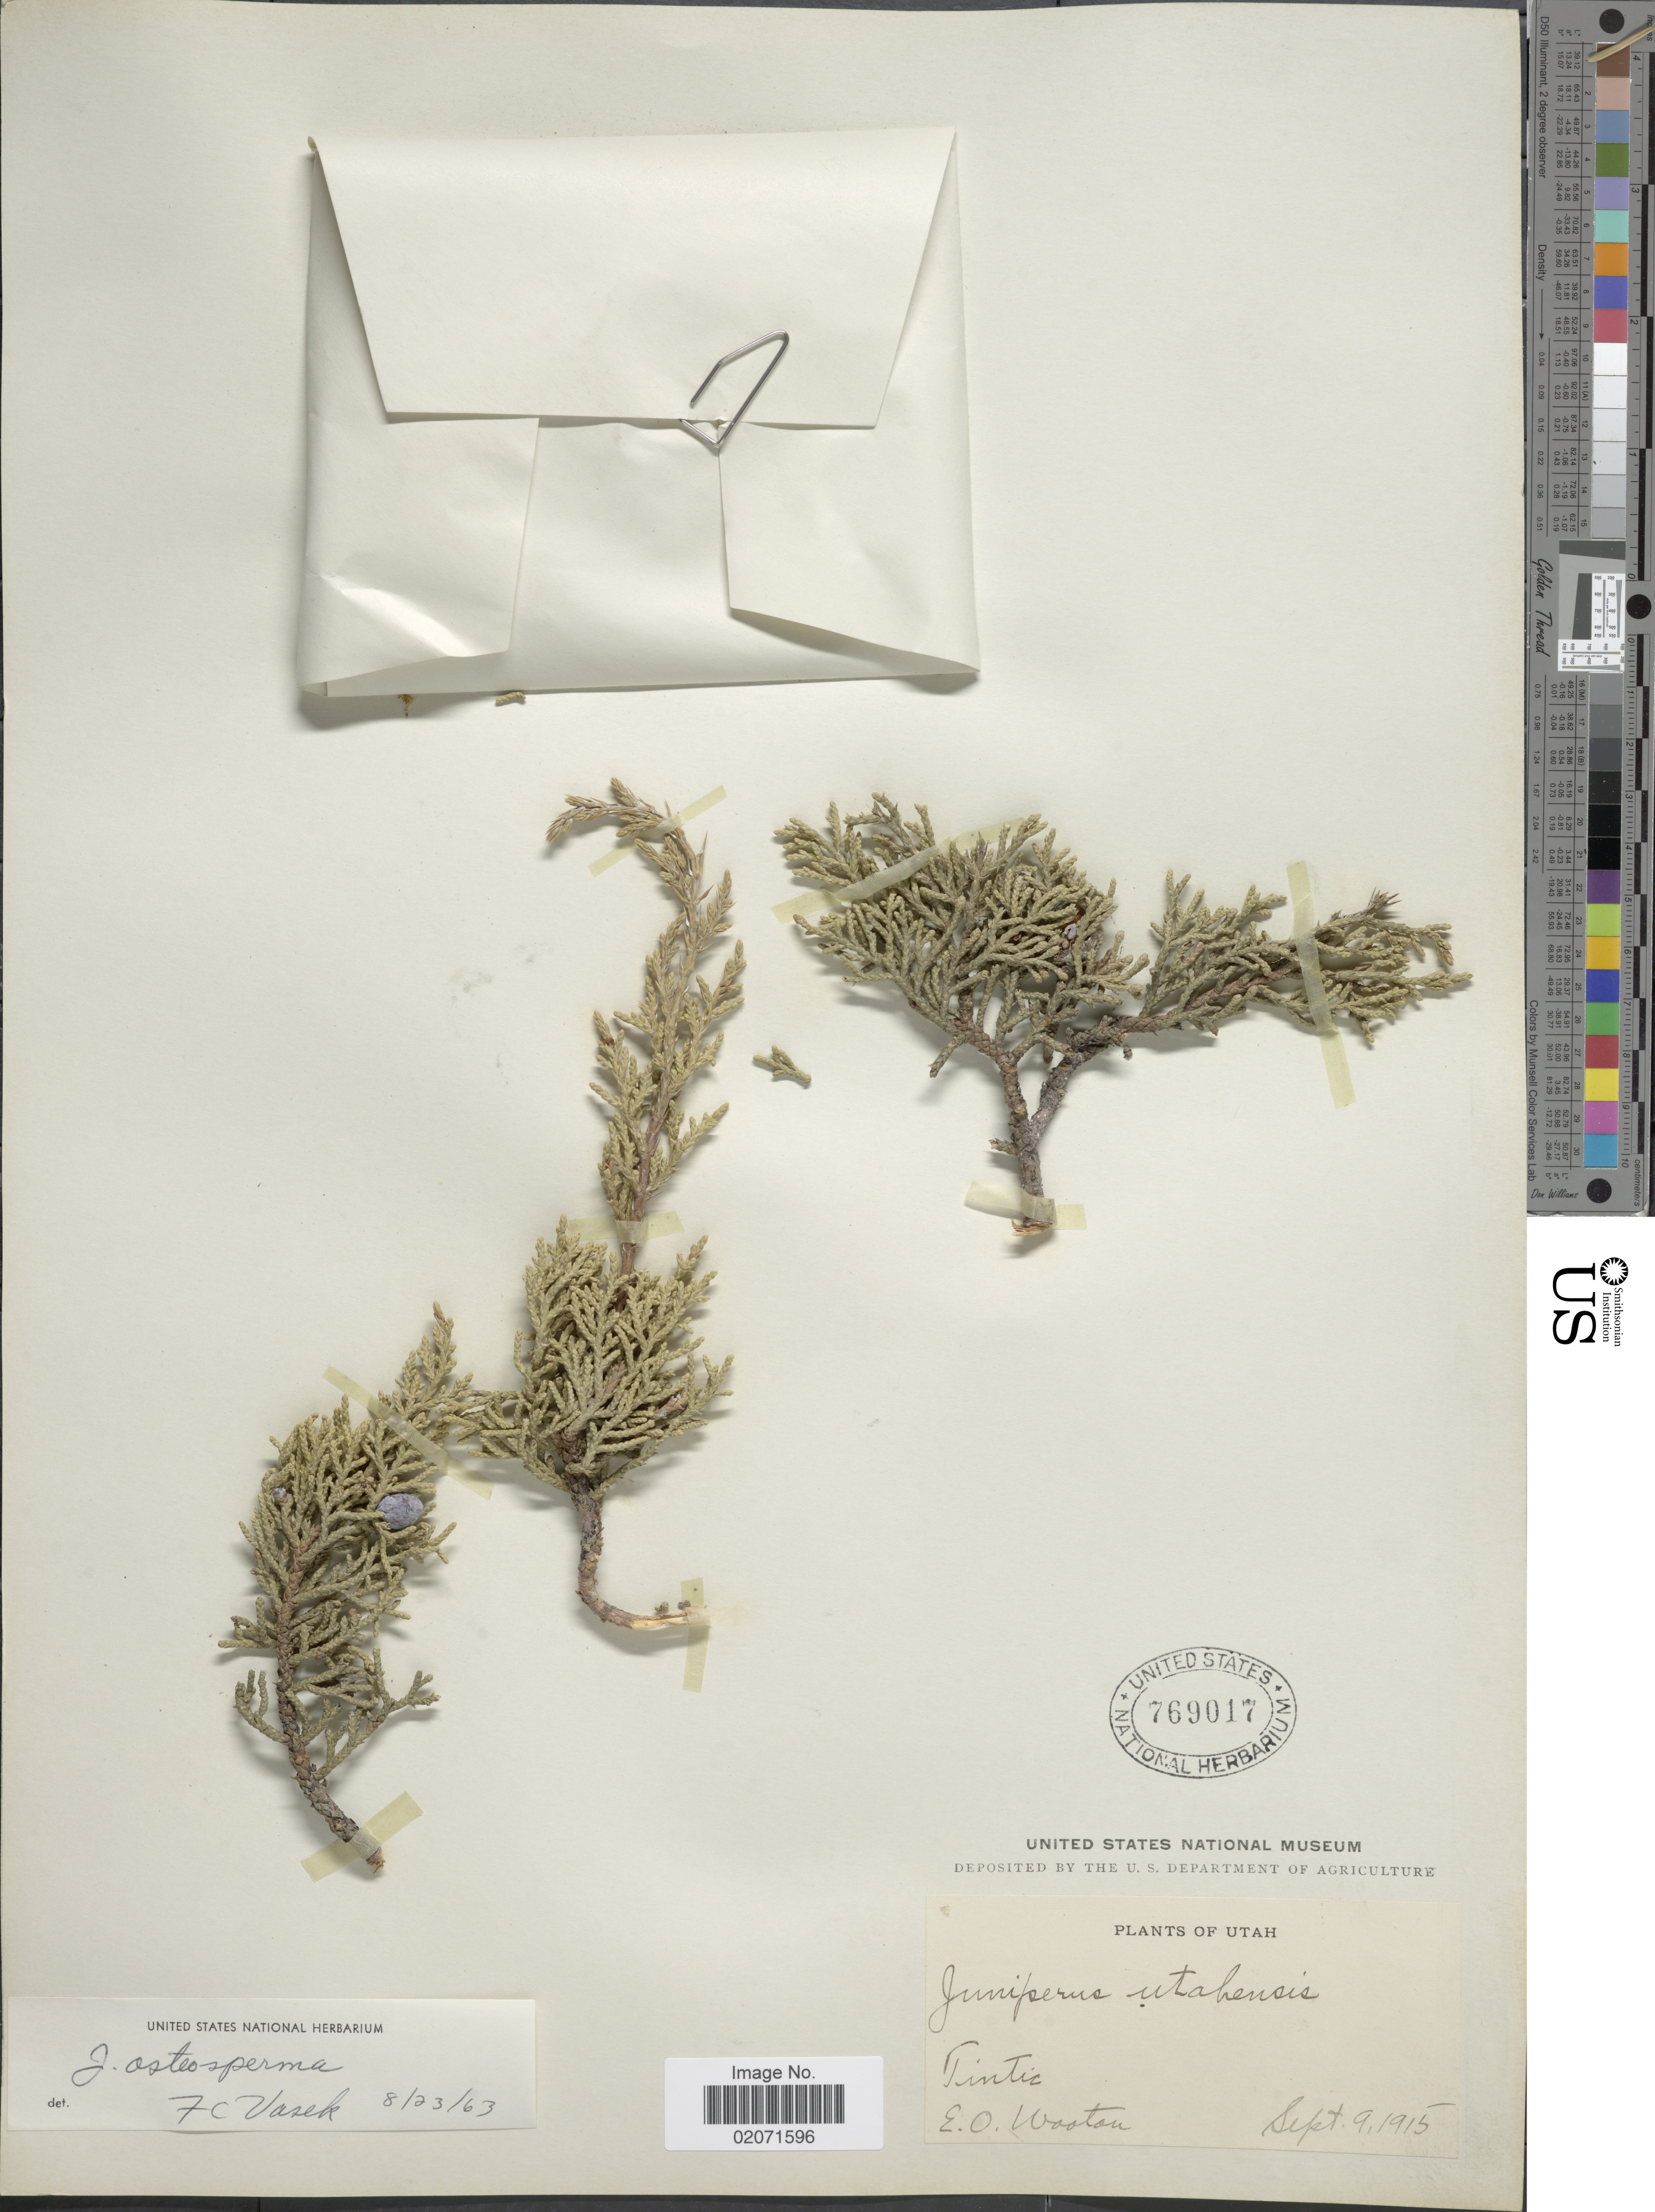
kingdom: Plantae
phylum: Tracheophyta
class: Pinopsida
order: Pinales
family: Cupressaceae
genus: Juniperus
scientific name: Juniperus osteosperma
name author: (Torr.) Little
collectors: E. O. Wooton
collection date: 1915-09-09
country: United States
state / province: Utah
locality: Tintic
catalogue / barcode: US 769017